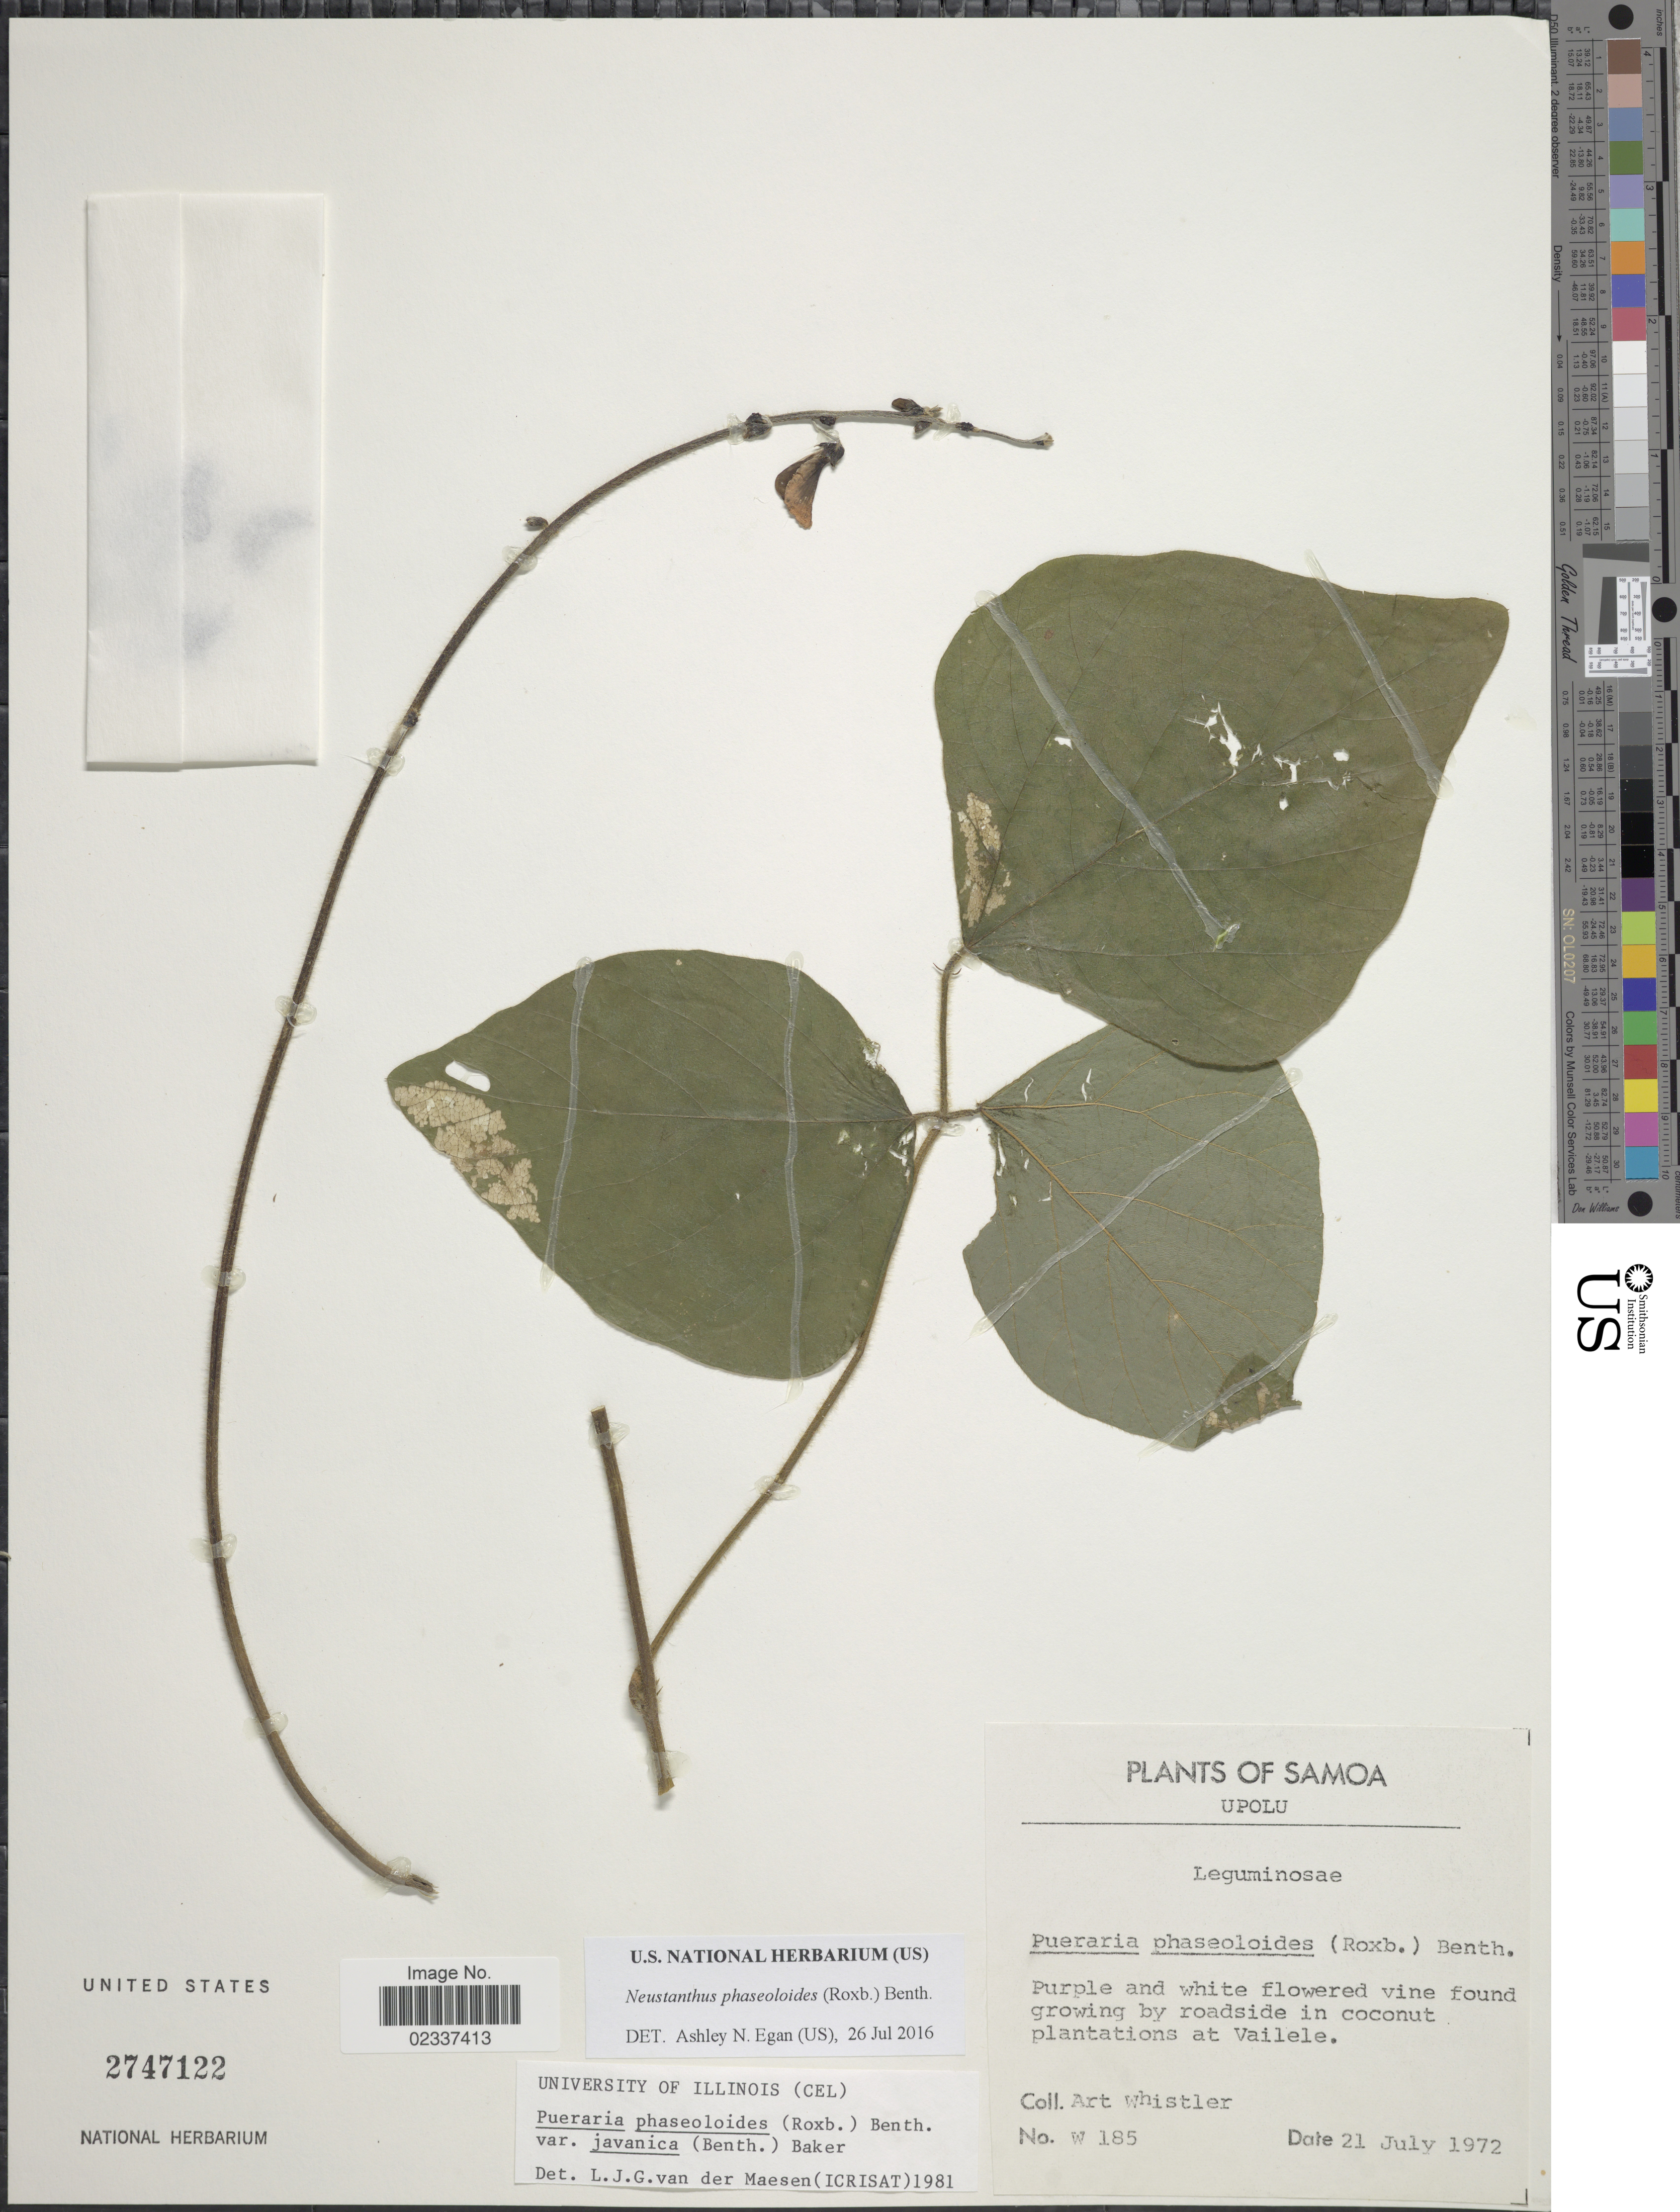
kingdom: Plantae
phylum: Tracheophyta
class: Magnoliopsida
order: Fabales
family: Fabaceae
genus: Neustanthus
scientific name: Neustanthus phaseoloides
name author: (Roxb.) Benth.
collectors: A. Whistler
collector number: W 185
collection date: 1972-07-21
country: Samoa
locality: Samoa, Upolu, roadside in coconut plantations at Vailele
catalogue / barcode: US 2747122